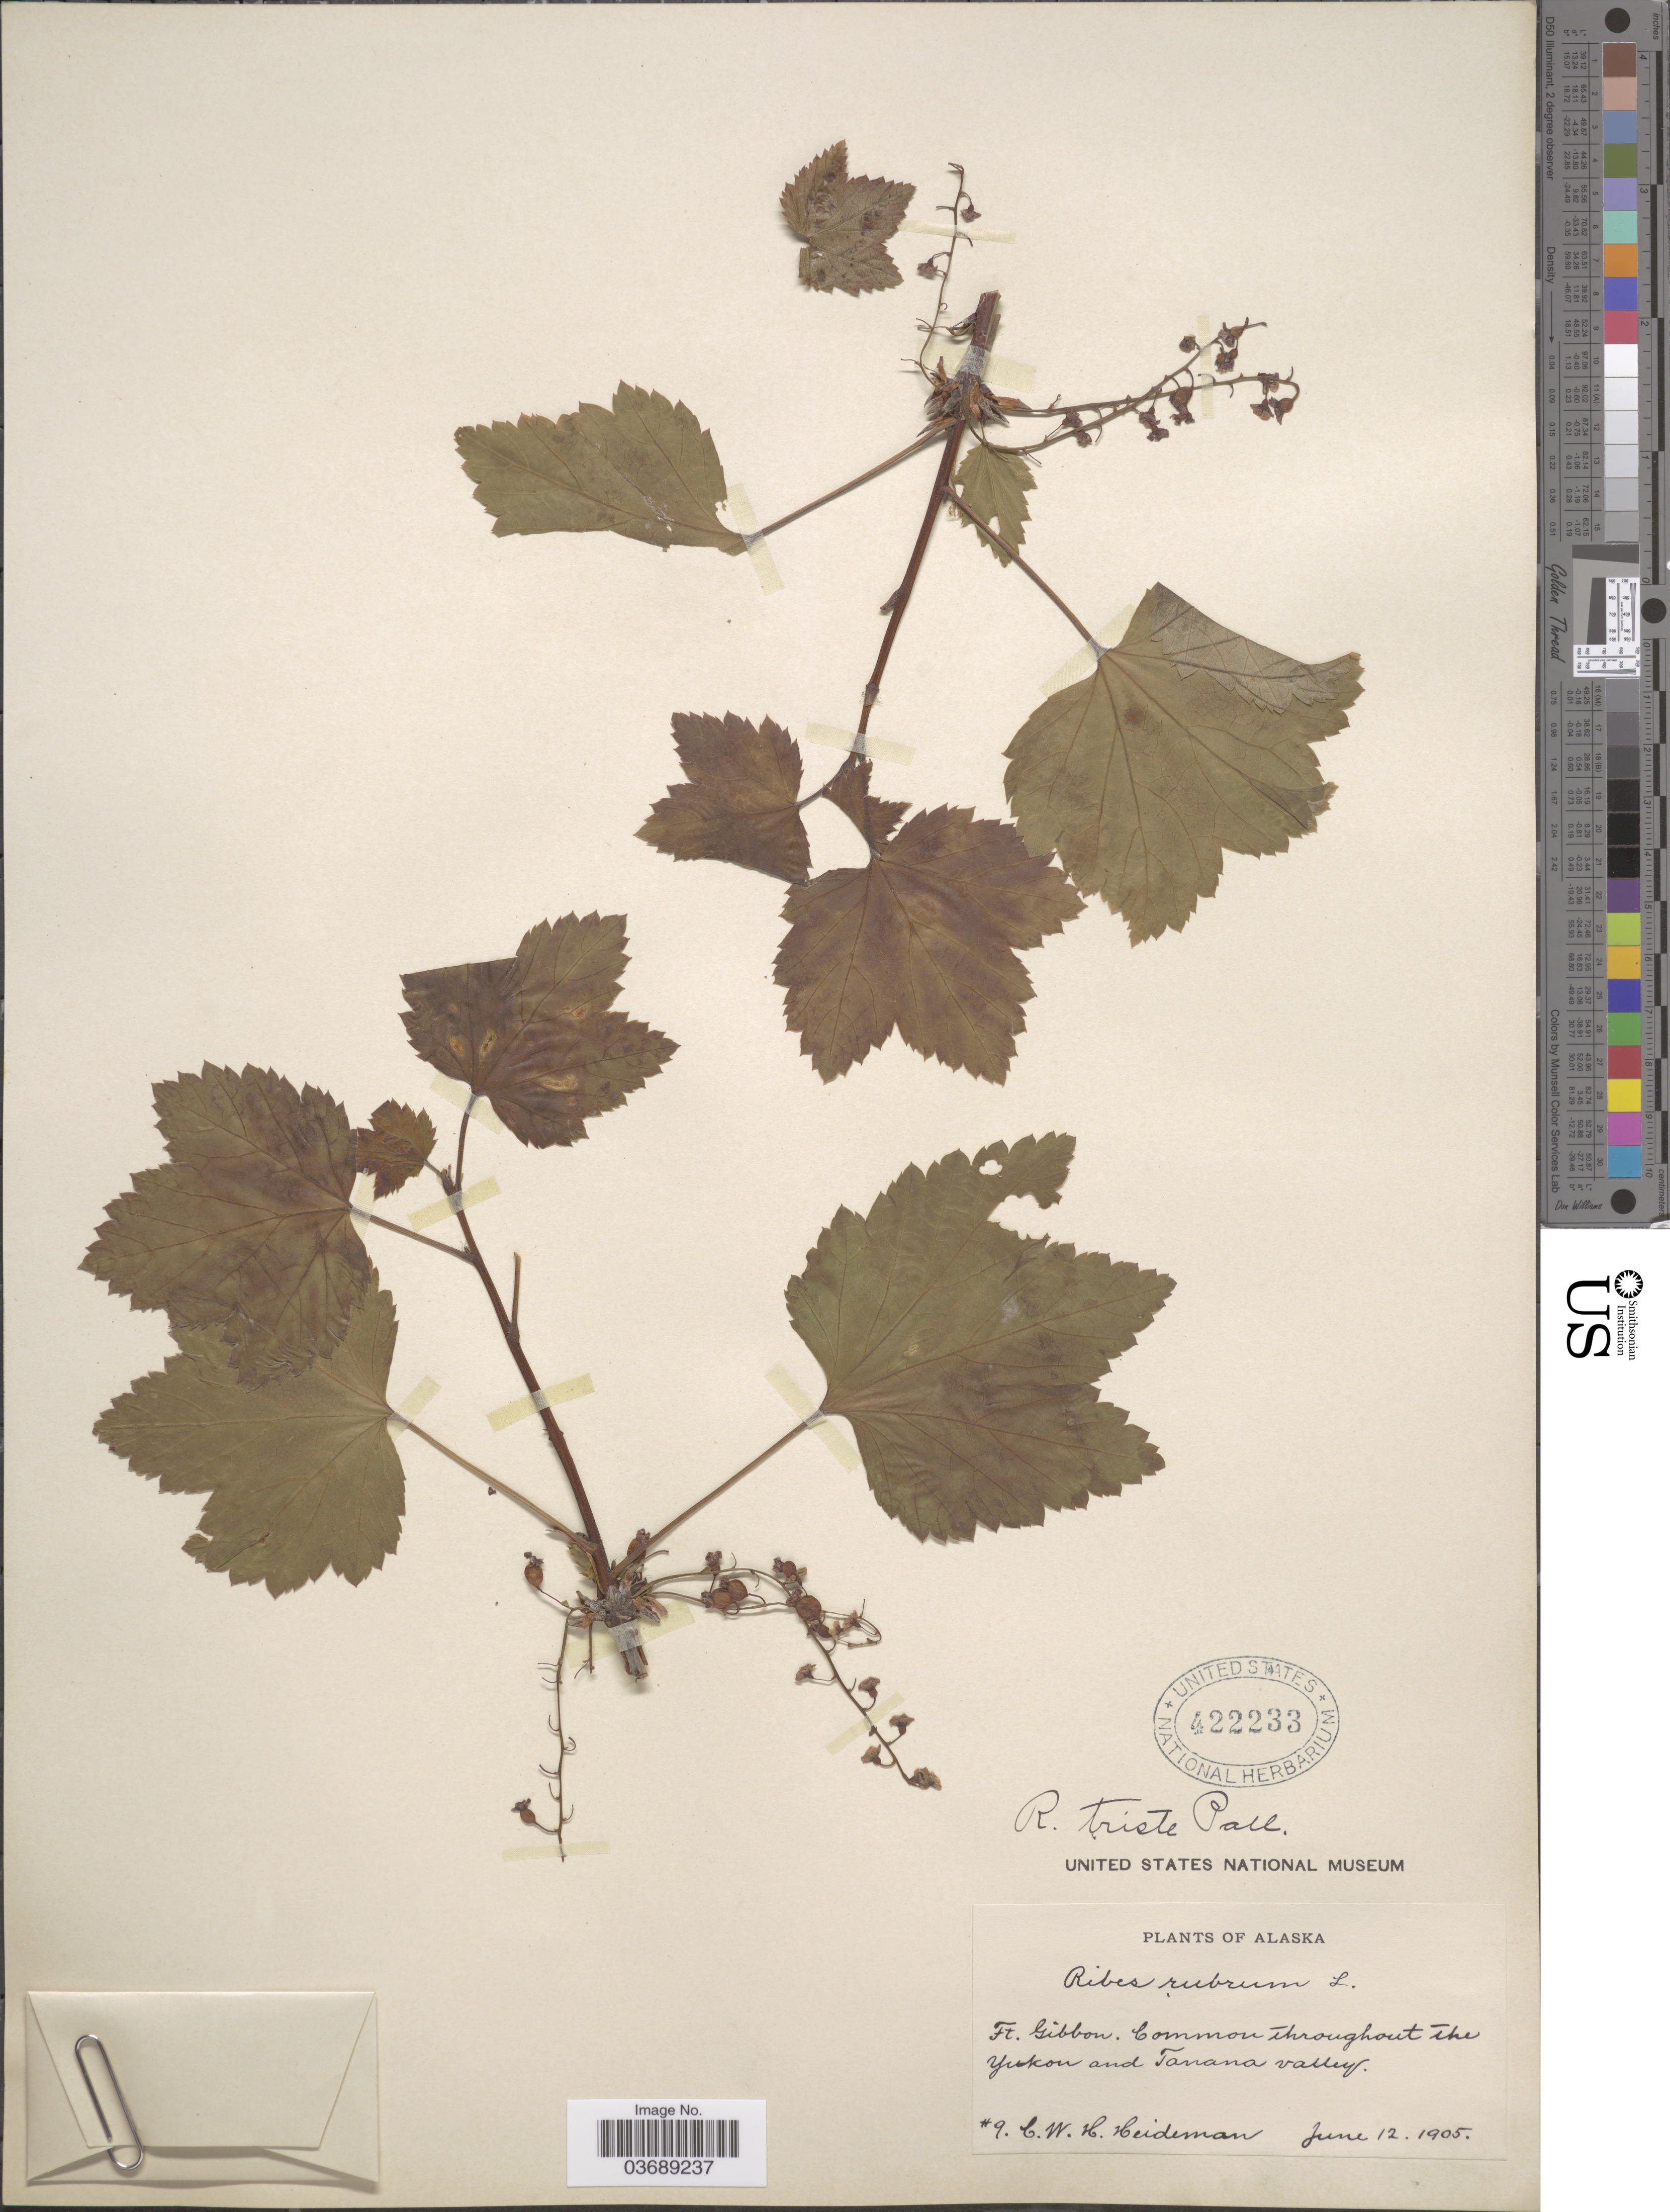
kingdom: Plantae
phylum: Tracheophyta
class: Magnoliopsida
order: Saxifragales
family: Grossulariaceae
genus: Ribes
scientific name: Ribes triste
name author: Pall.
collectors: C. Heideman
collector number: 9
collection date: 1905-06-12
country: United States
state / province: Alaska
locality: Ft. Gibbon. Common throughout the Yukon and Tanana valley.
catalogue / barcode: US 422233